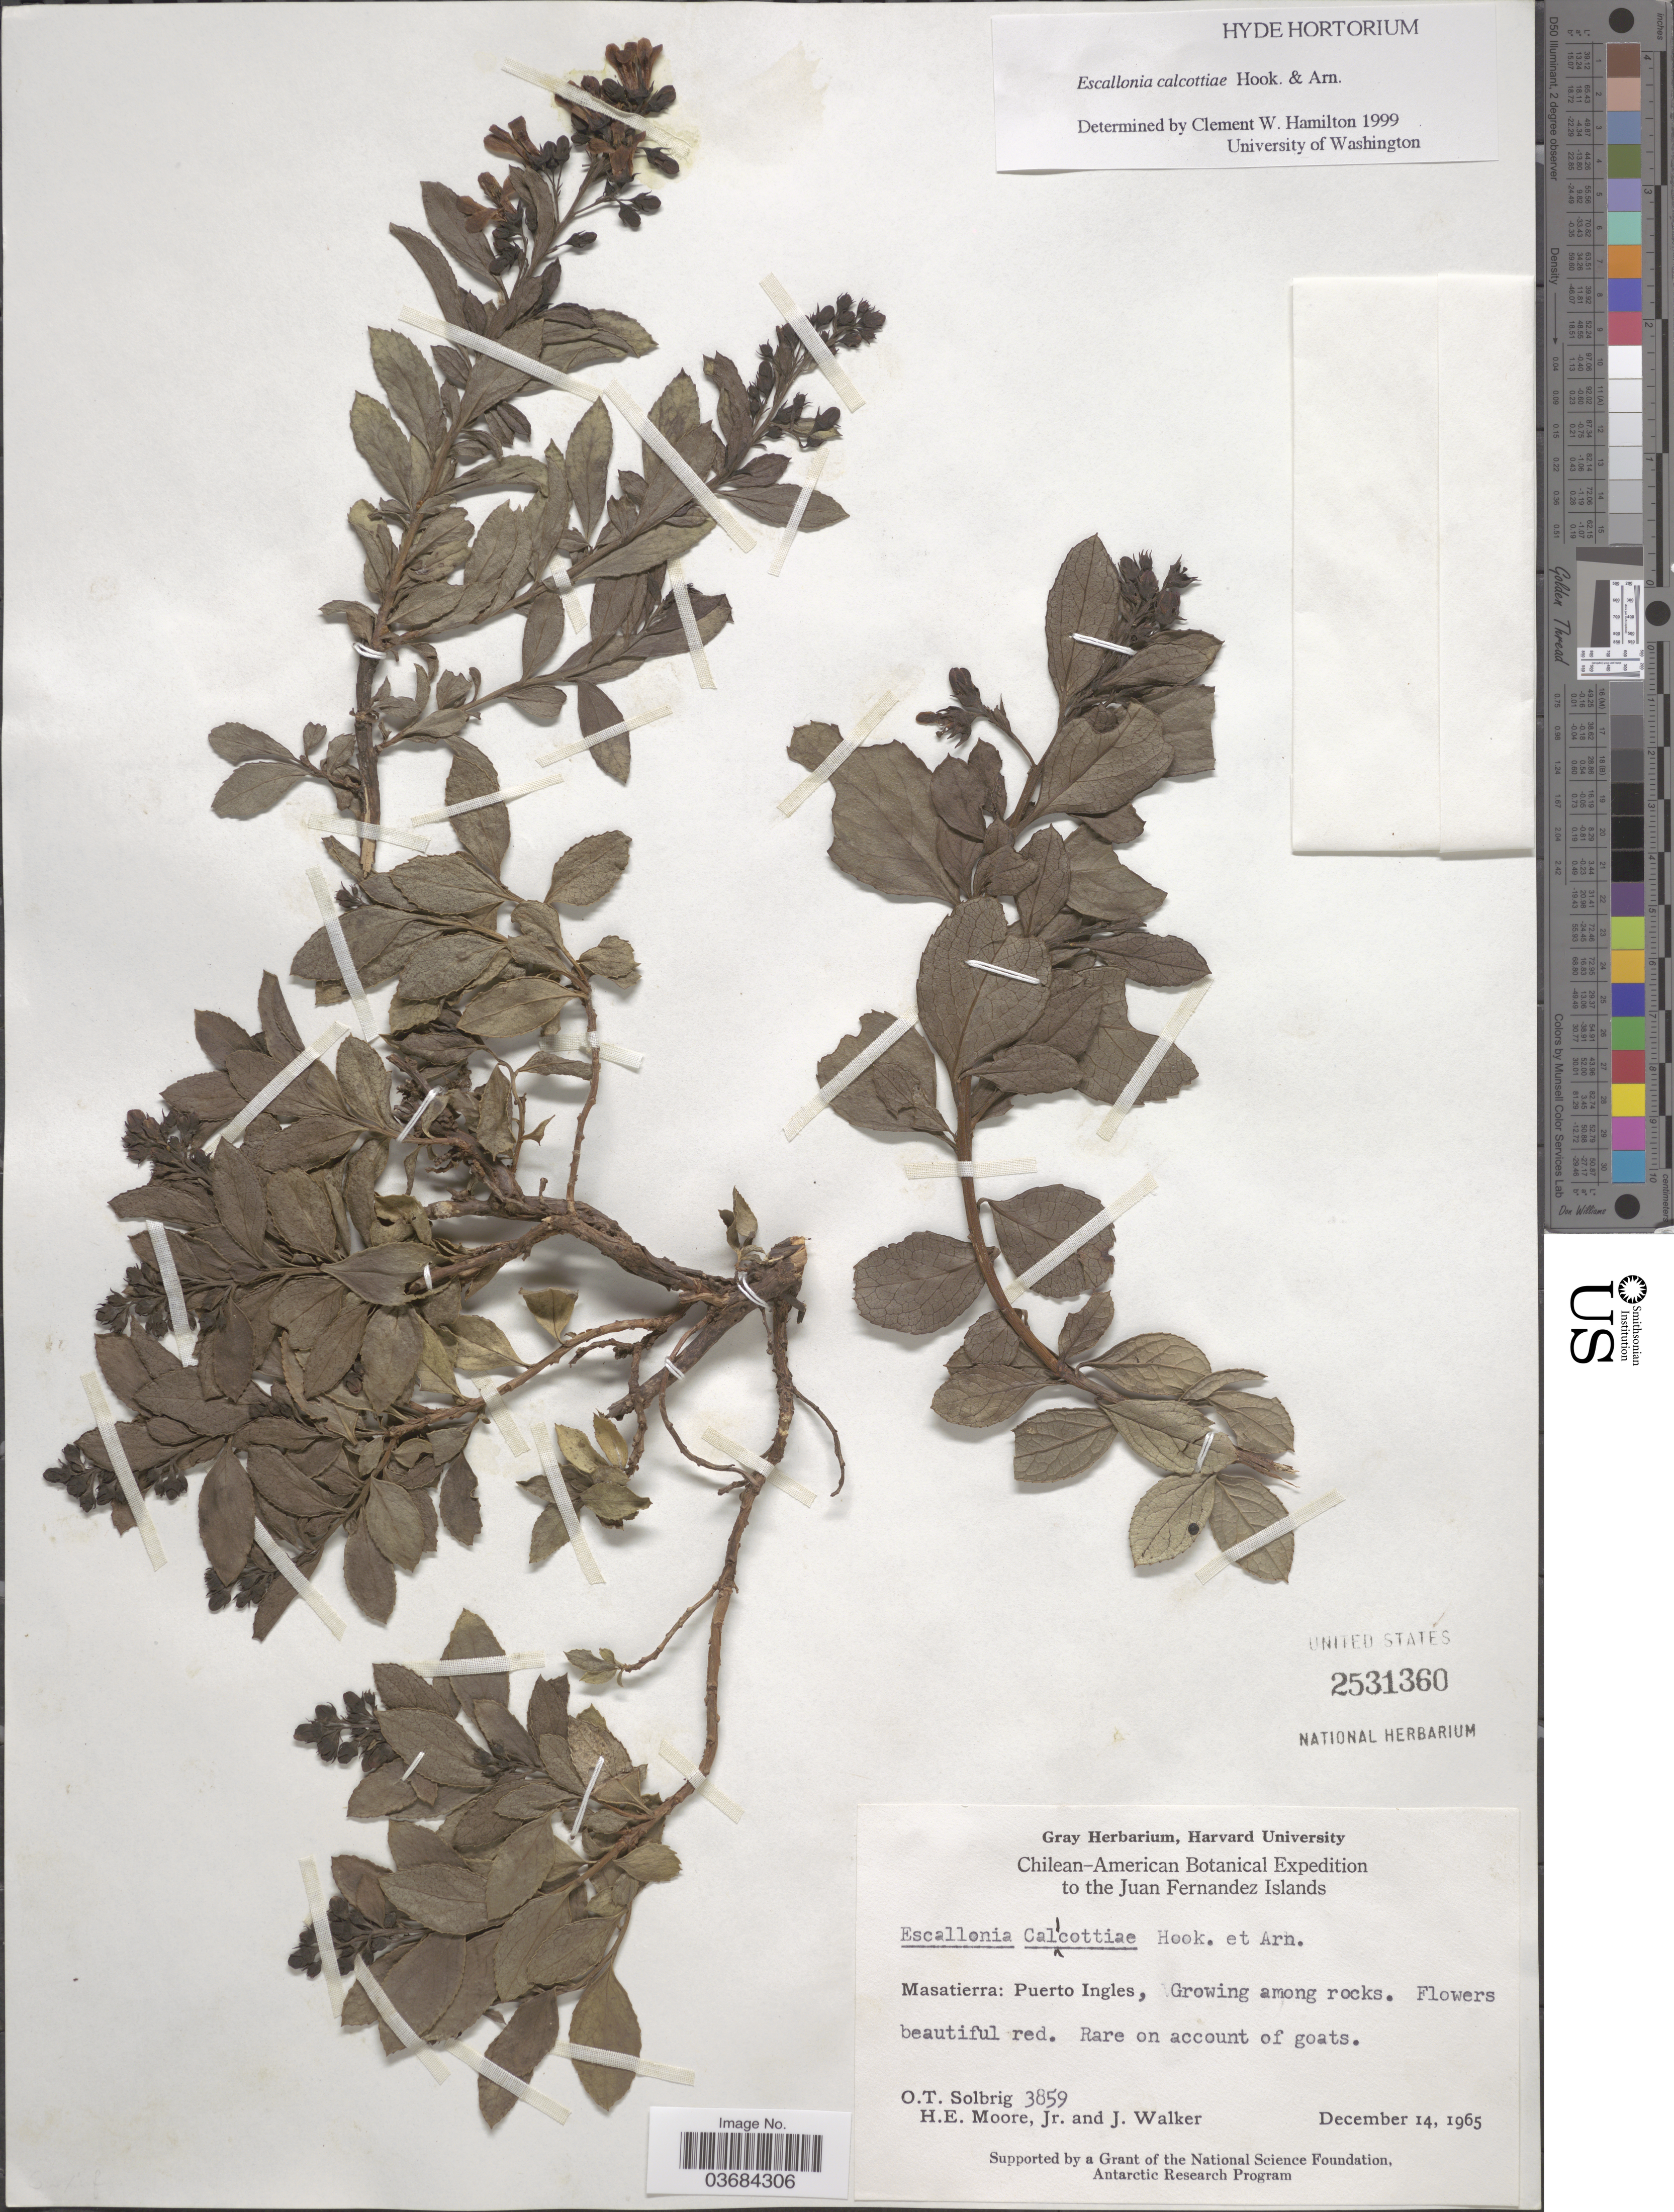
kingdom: Plantae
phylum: Tracheophyta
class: Magnoliopsida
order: Escalloniales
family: Escalloniaceae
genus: Escallonia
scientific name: Escallonia callcottiae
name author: Hook. & Arn.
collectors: O. T. Solbrig, H. Moore & J. Walker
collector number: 3859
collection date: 1965-12-14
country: Chile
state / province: Valparaíso (V)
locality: Chilean-American Botanical Expedition to the Juan Fernandez Islands. Masatierra: Puerto Ingles.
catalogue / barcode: US 2531360